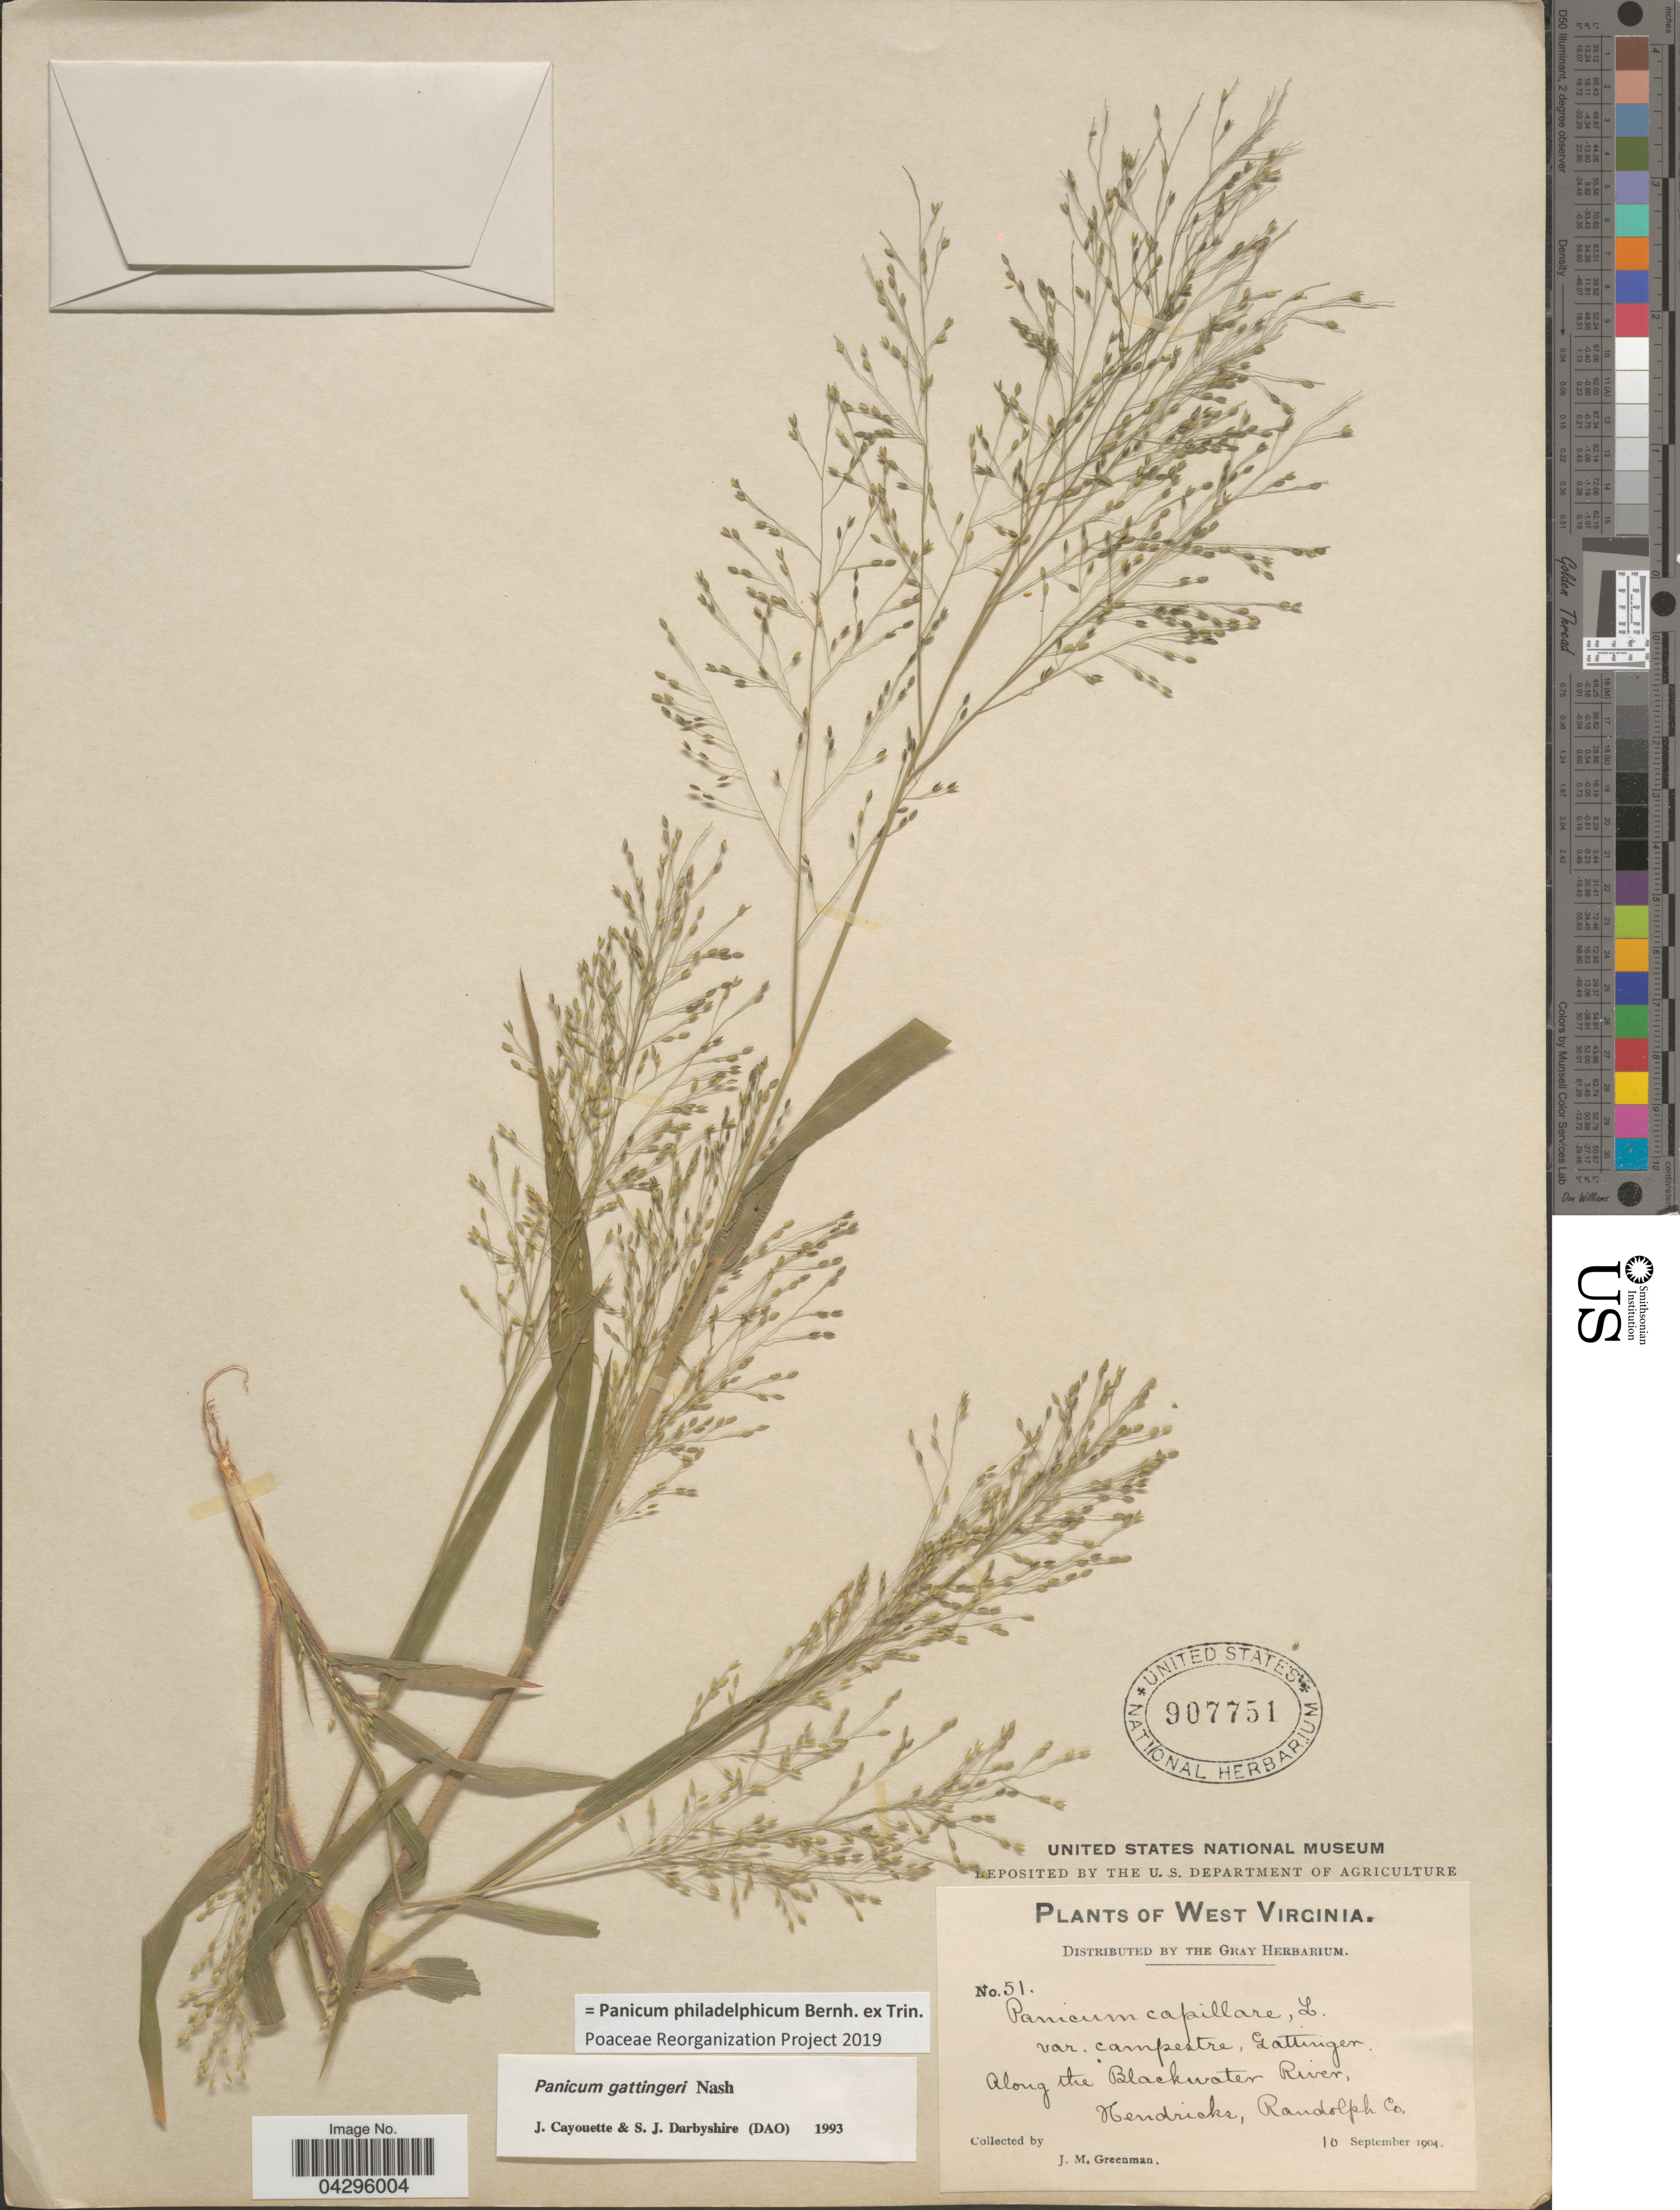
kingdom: Plantae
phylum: Tracheophyta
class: Liliopsida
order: Poales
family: Poaceae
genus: Panicum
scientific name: Panicum philadelphicum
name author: Bernh. ex Trin.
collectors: J. M. Greenman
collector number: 51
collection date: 1904-09-10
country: United States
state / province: West Virginia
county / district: Randolph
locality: Along the Blackwater River, Hendricks, Randolph Co.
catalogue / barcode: US 907751